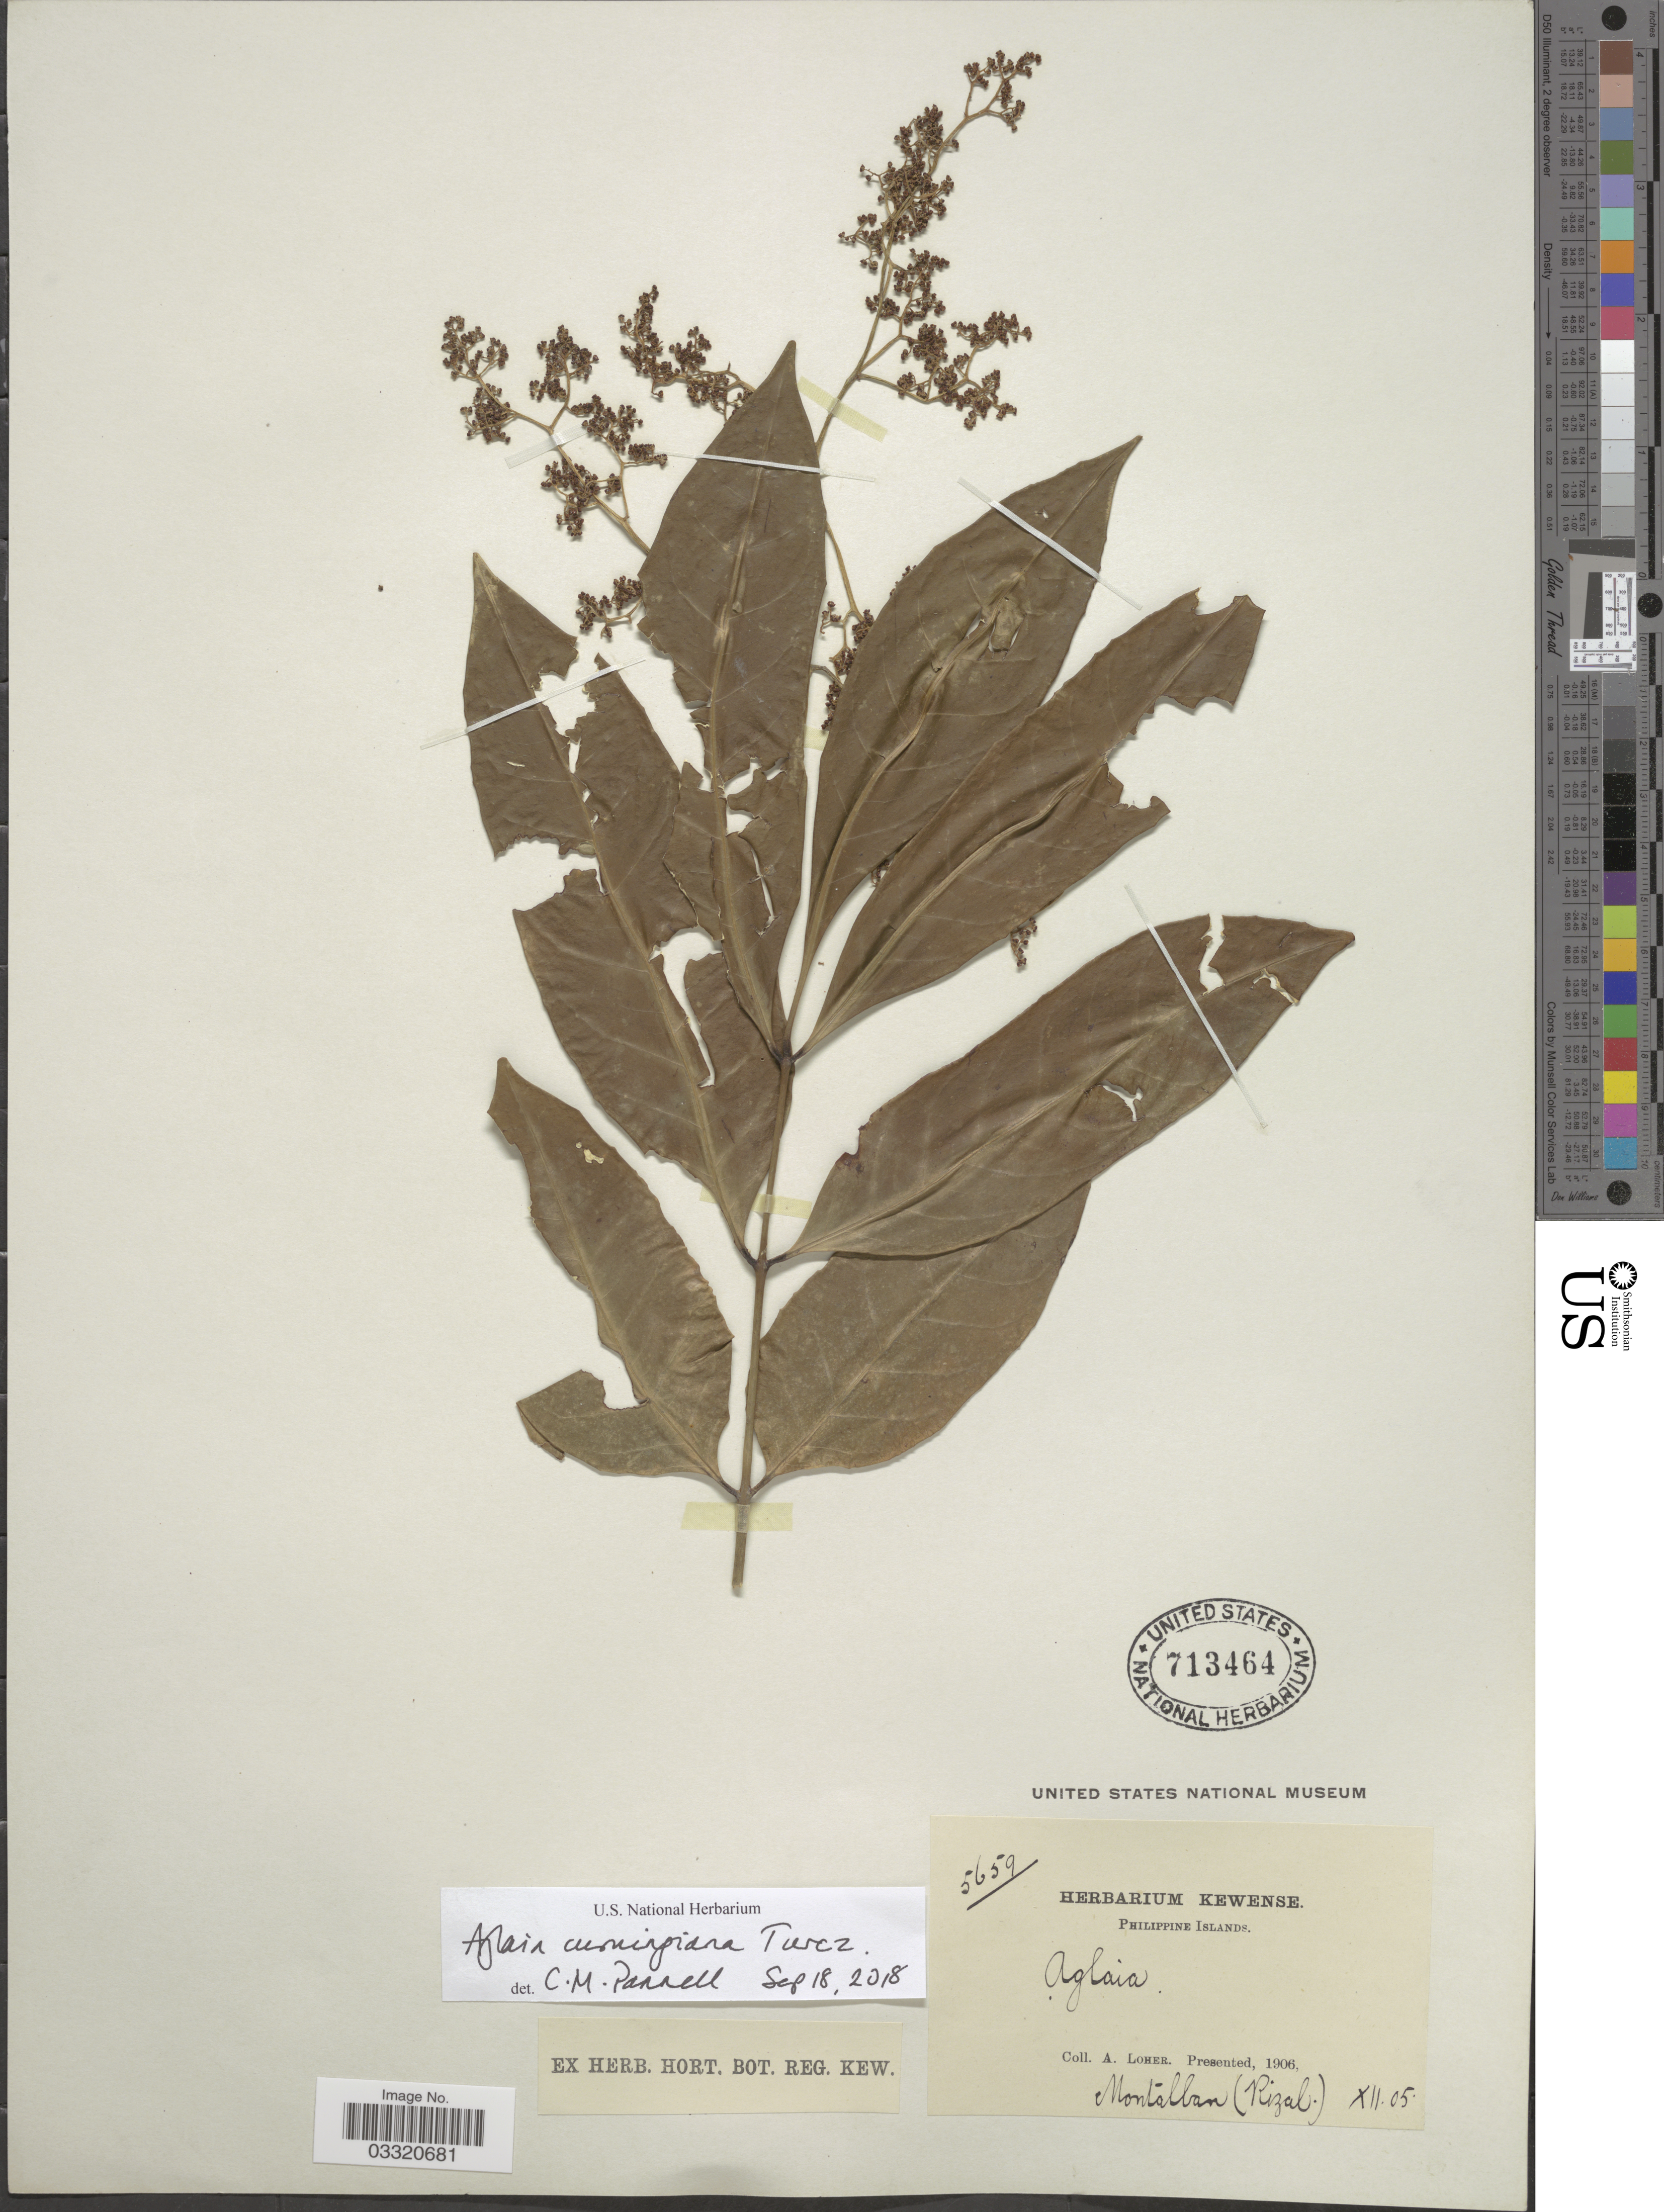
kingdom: Plantae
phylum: Tracheophyta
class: Magnoliopsida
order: Sapindales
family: Meliaceae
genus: Aglaia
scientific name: Aglaia cumingiana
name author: Turcz.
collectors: A. Loher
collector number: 5659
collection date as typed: Transcribed d/m/y: /12/5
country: Philippines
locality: Philippine Islands. Montalban (Rizal).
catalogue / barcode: US 713464